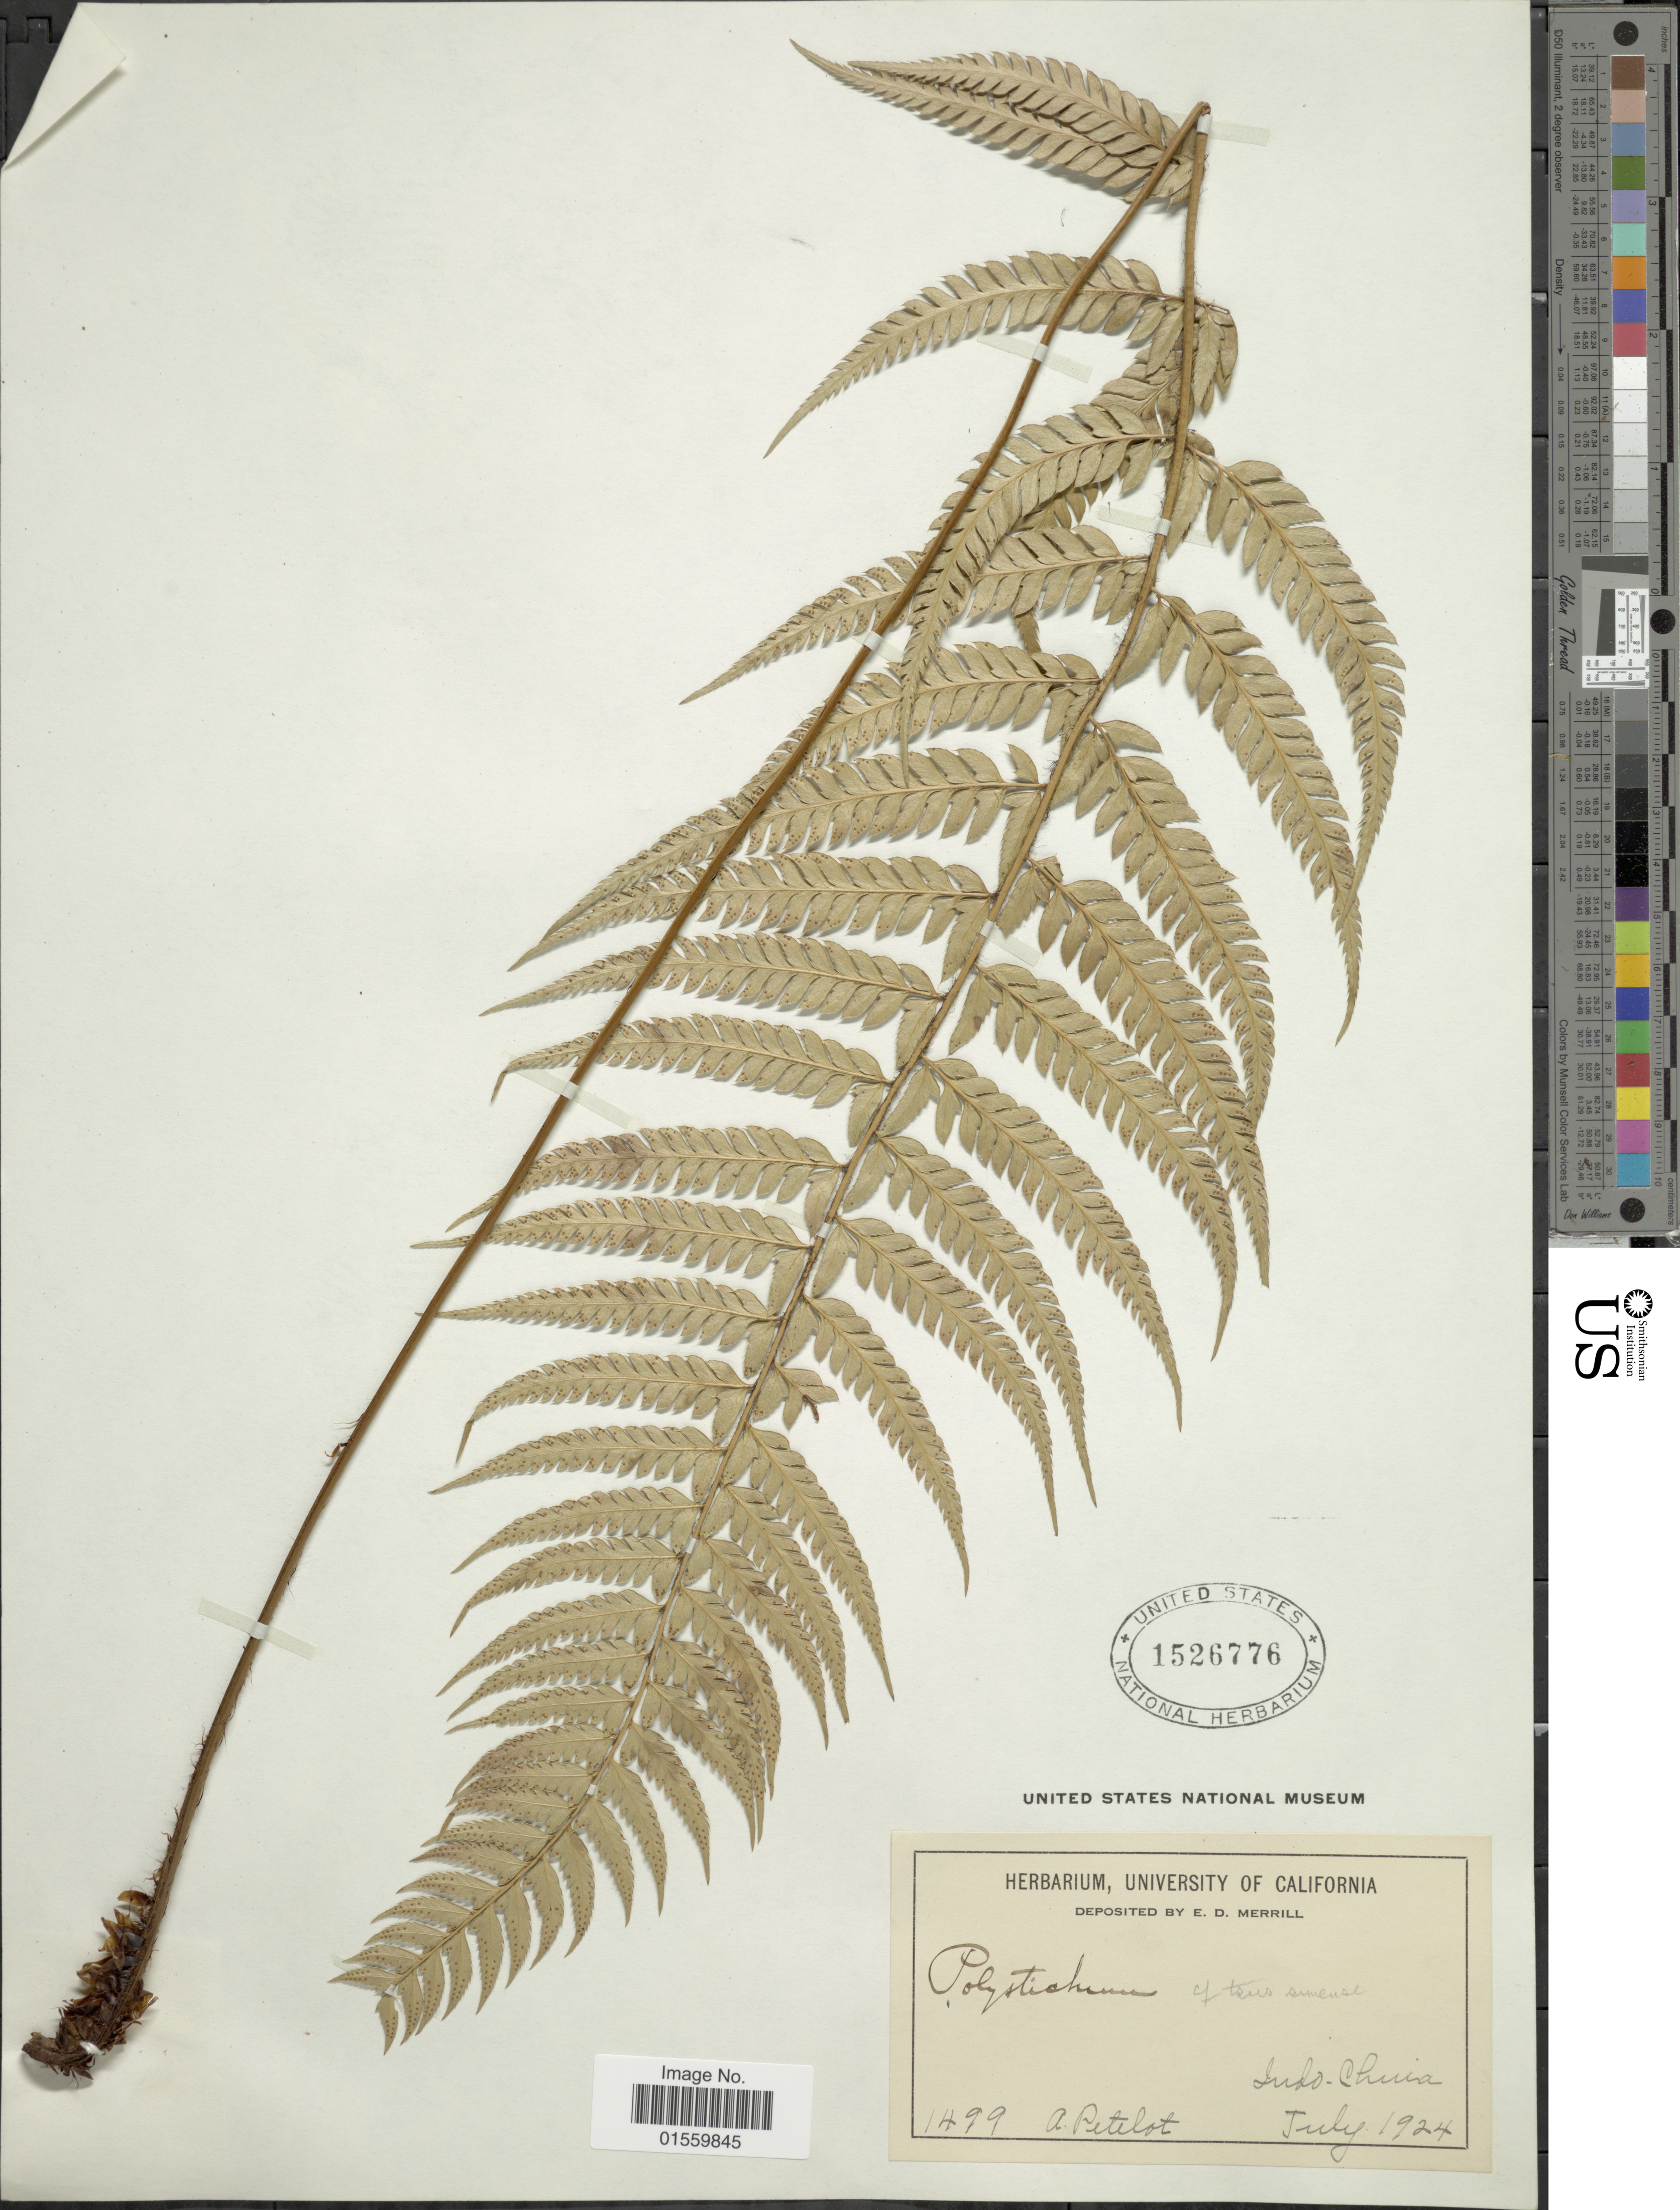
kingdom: Plantae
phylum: Tracheophyta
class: Polypodiopsida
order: Polypodiales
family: Dryopteridaceae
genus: Polystichum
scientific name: Polystichum sp.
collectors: A. Petelot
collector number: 1499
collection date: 1924-07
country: Vietnam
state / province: Lao Cai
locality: Indo-China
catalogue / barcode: US 1526776